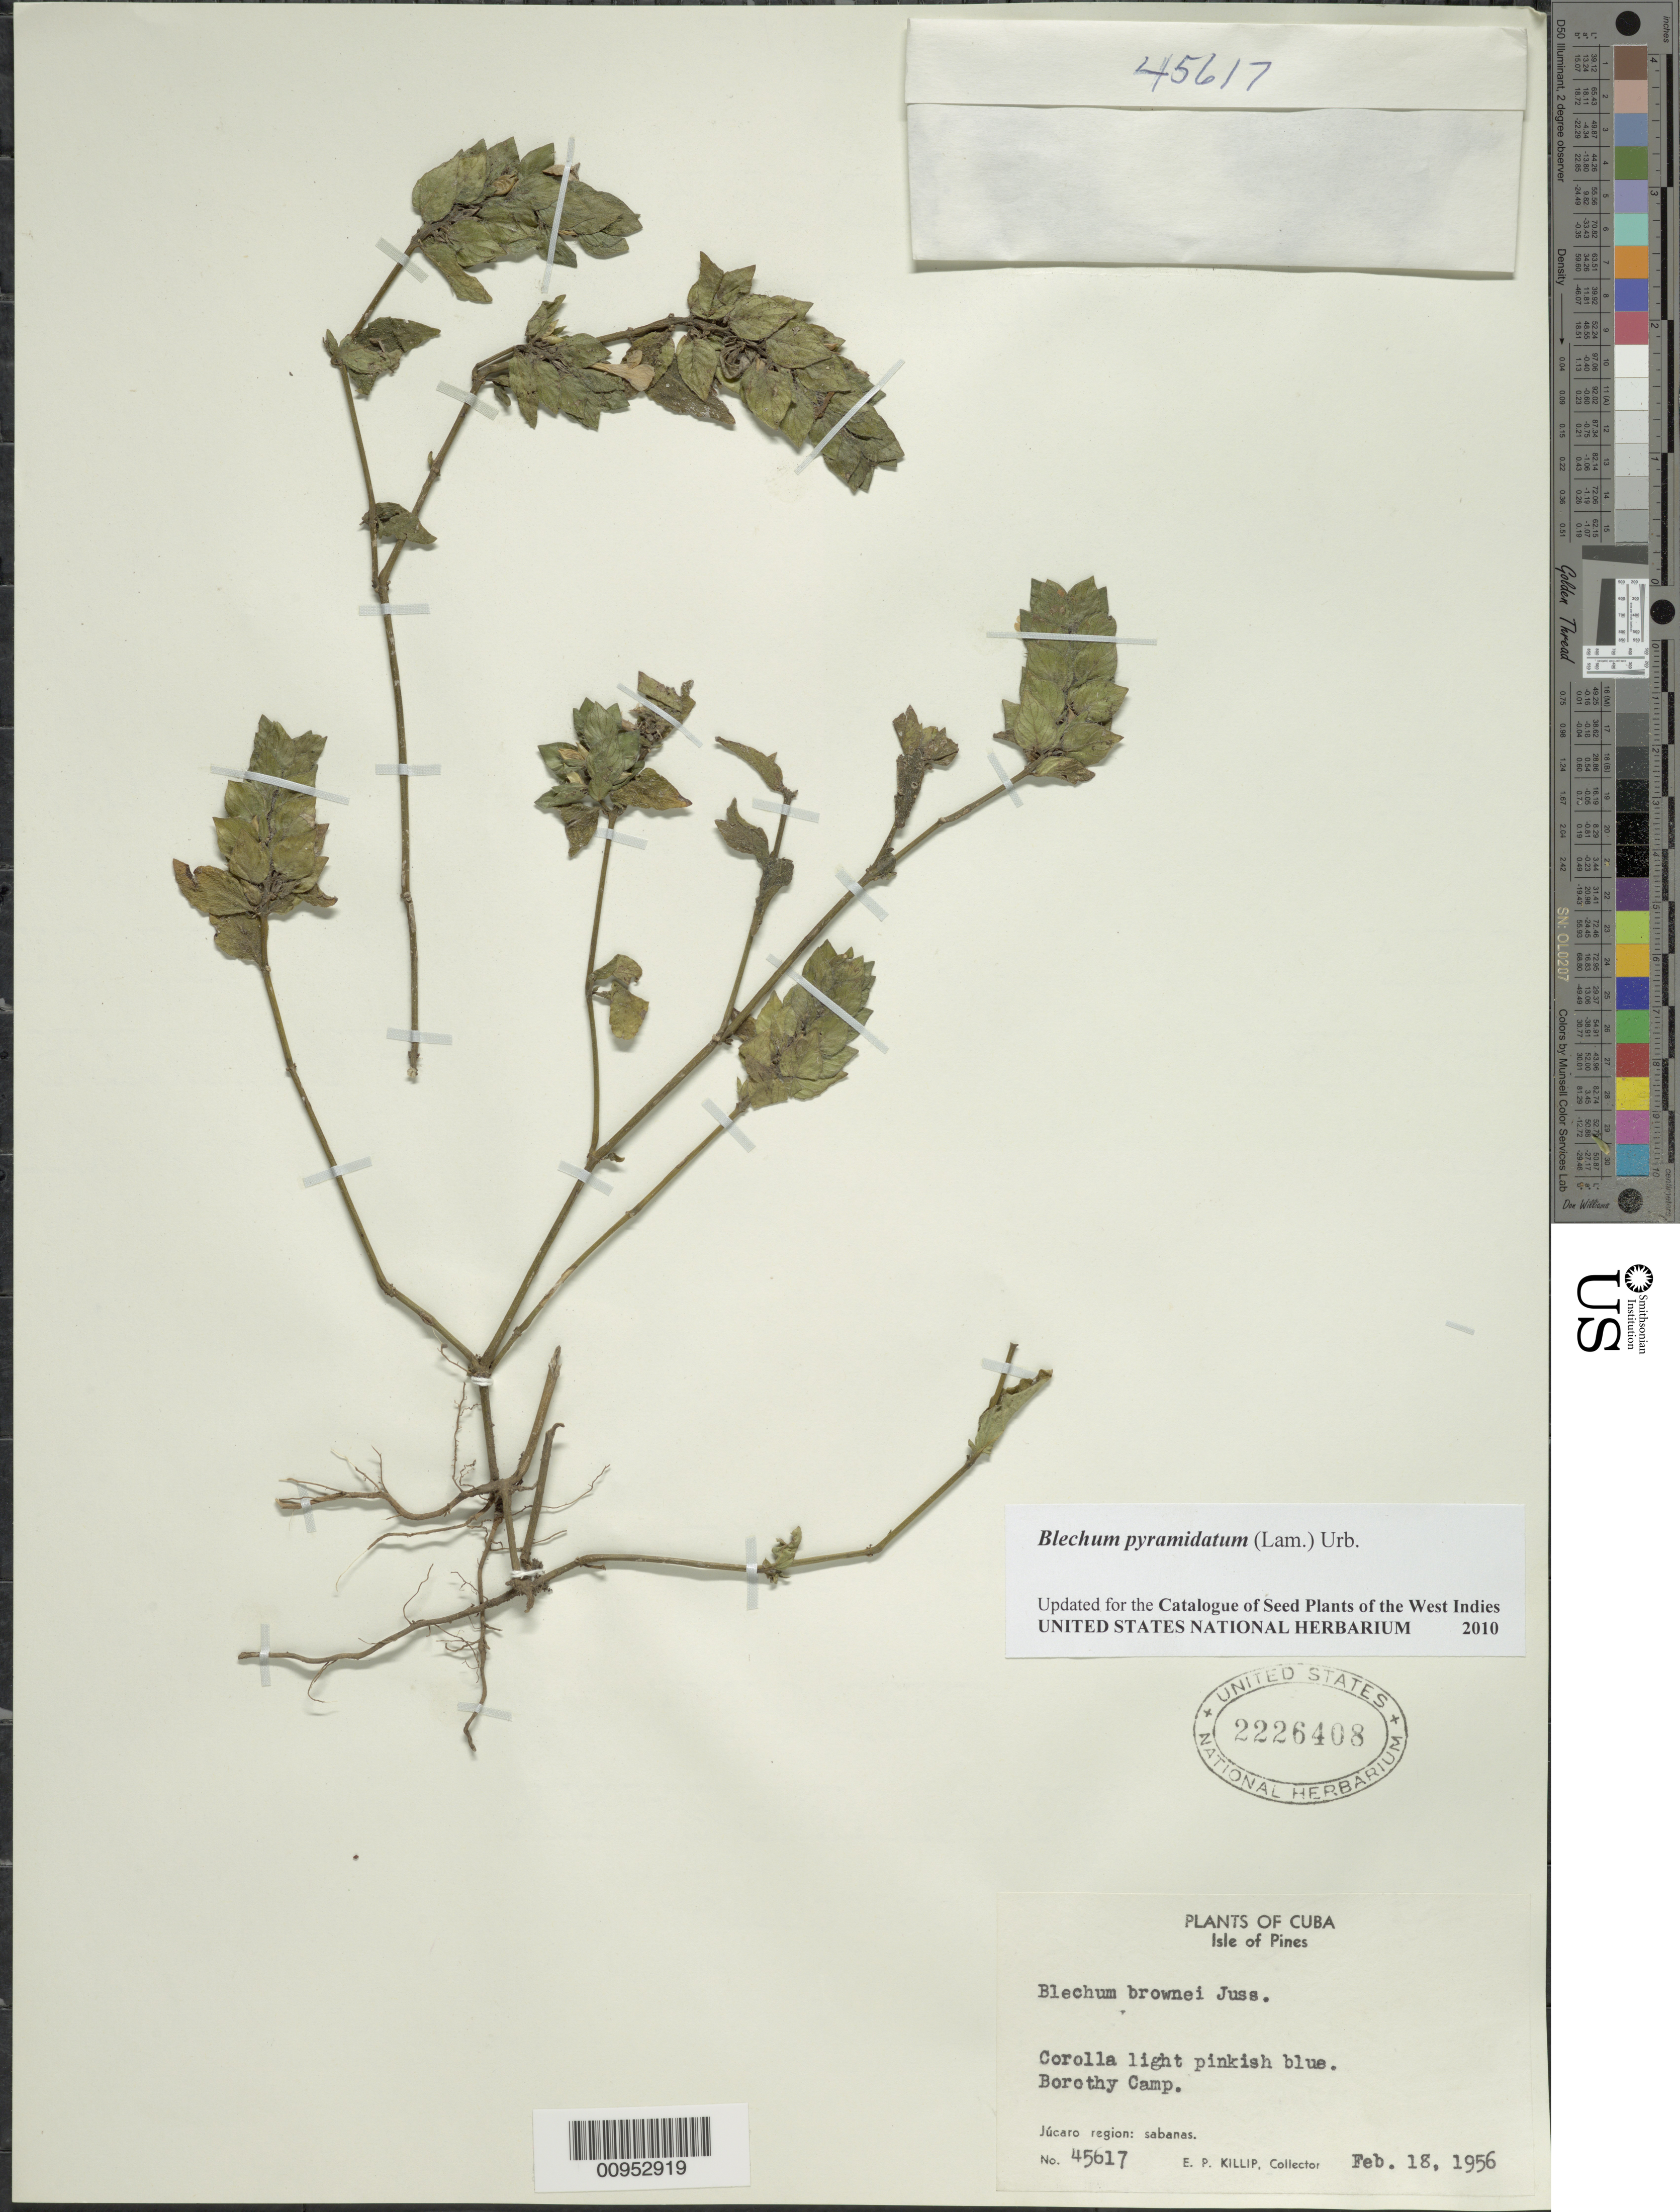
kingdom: Plantae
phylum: Tracheophyta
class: Magnoliopsida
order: Lamiales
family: Acanthaceae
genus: Blechum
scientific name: Blechum pyramidatum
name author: (Lam.) Urb.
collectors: E. P. Killip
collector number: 45617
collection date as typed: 18 Feb 1956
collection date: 1956-02-18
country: Cuba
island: Isla de la Juventud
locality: Júcaro region, Borothy Camp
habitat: Sabanas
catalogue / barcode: US 2226408